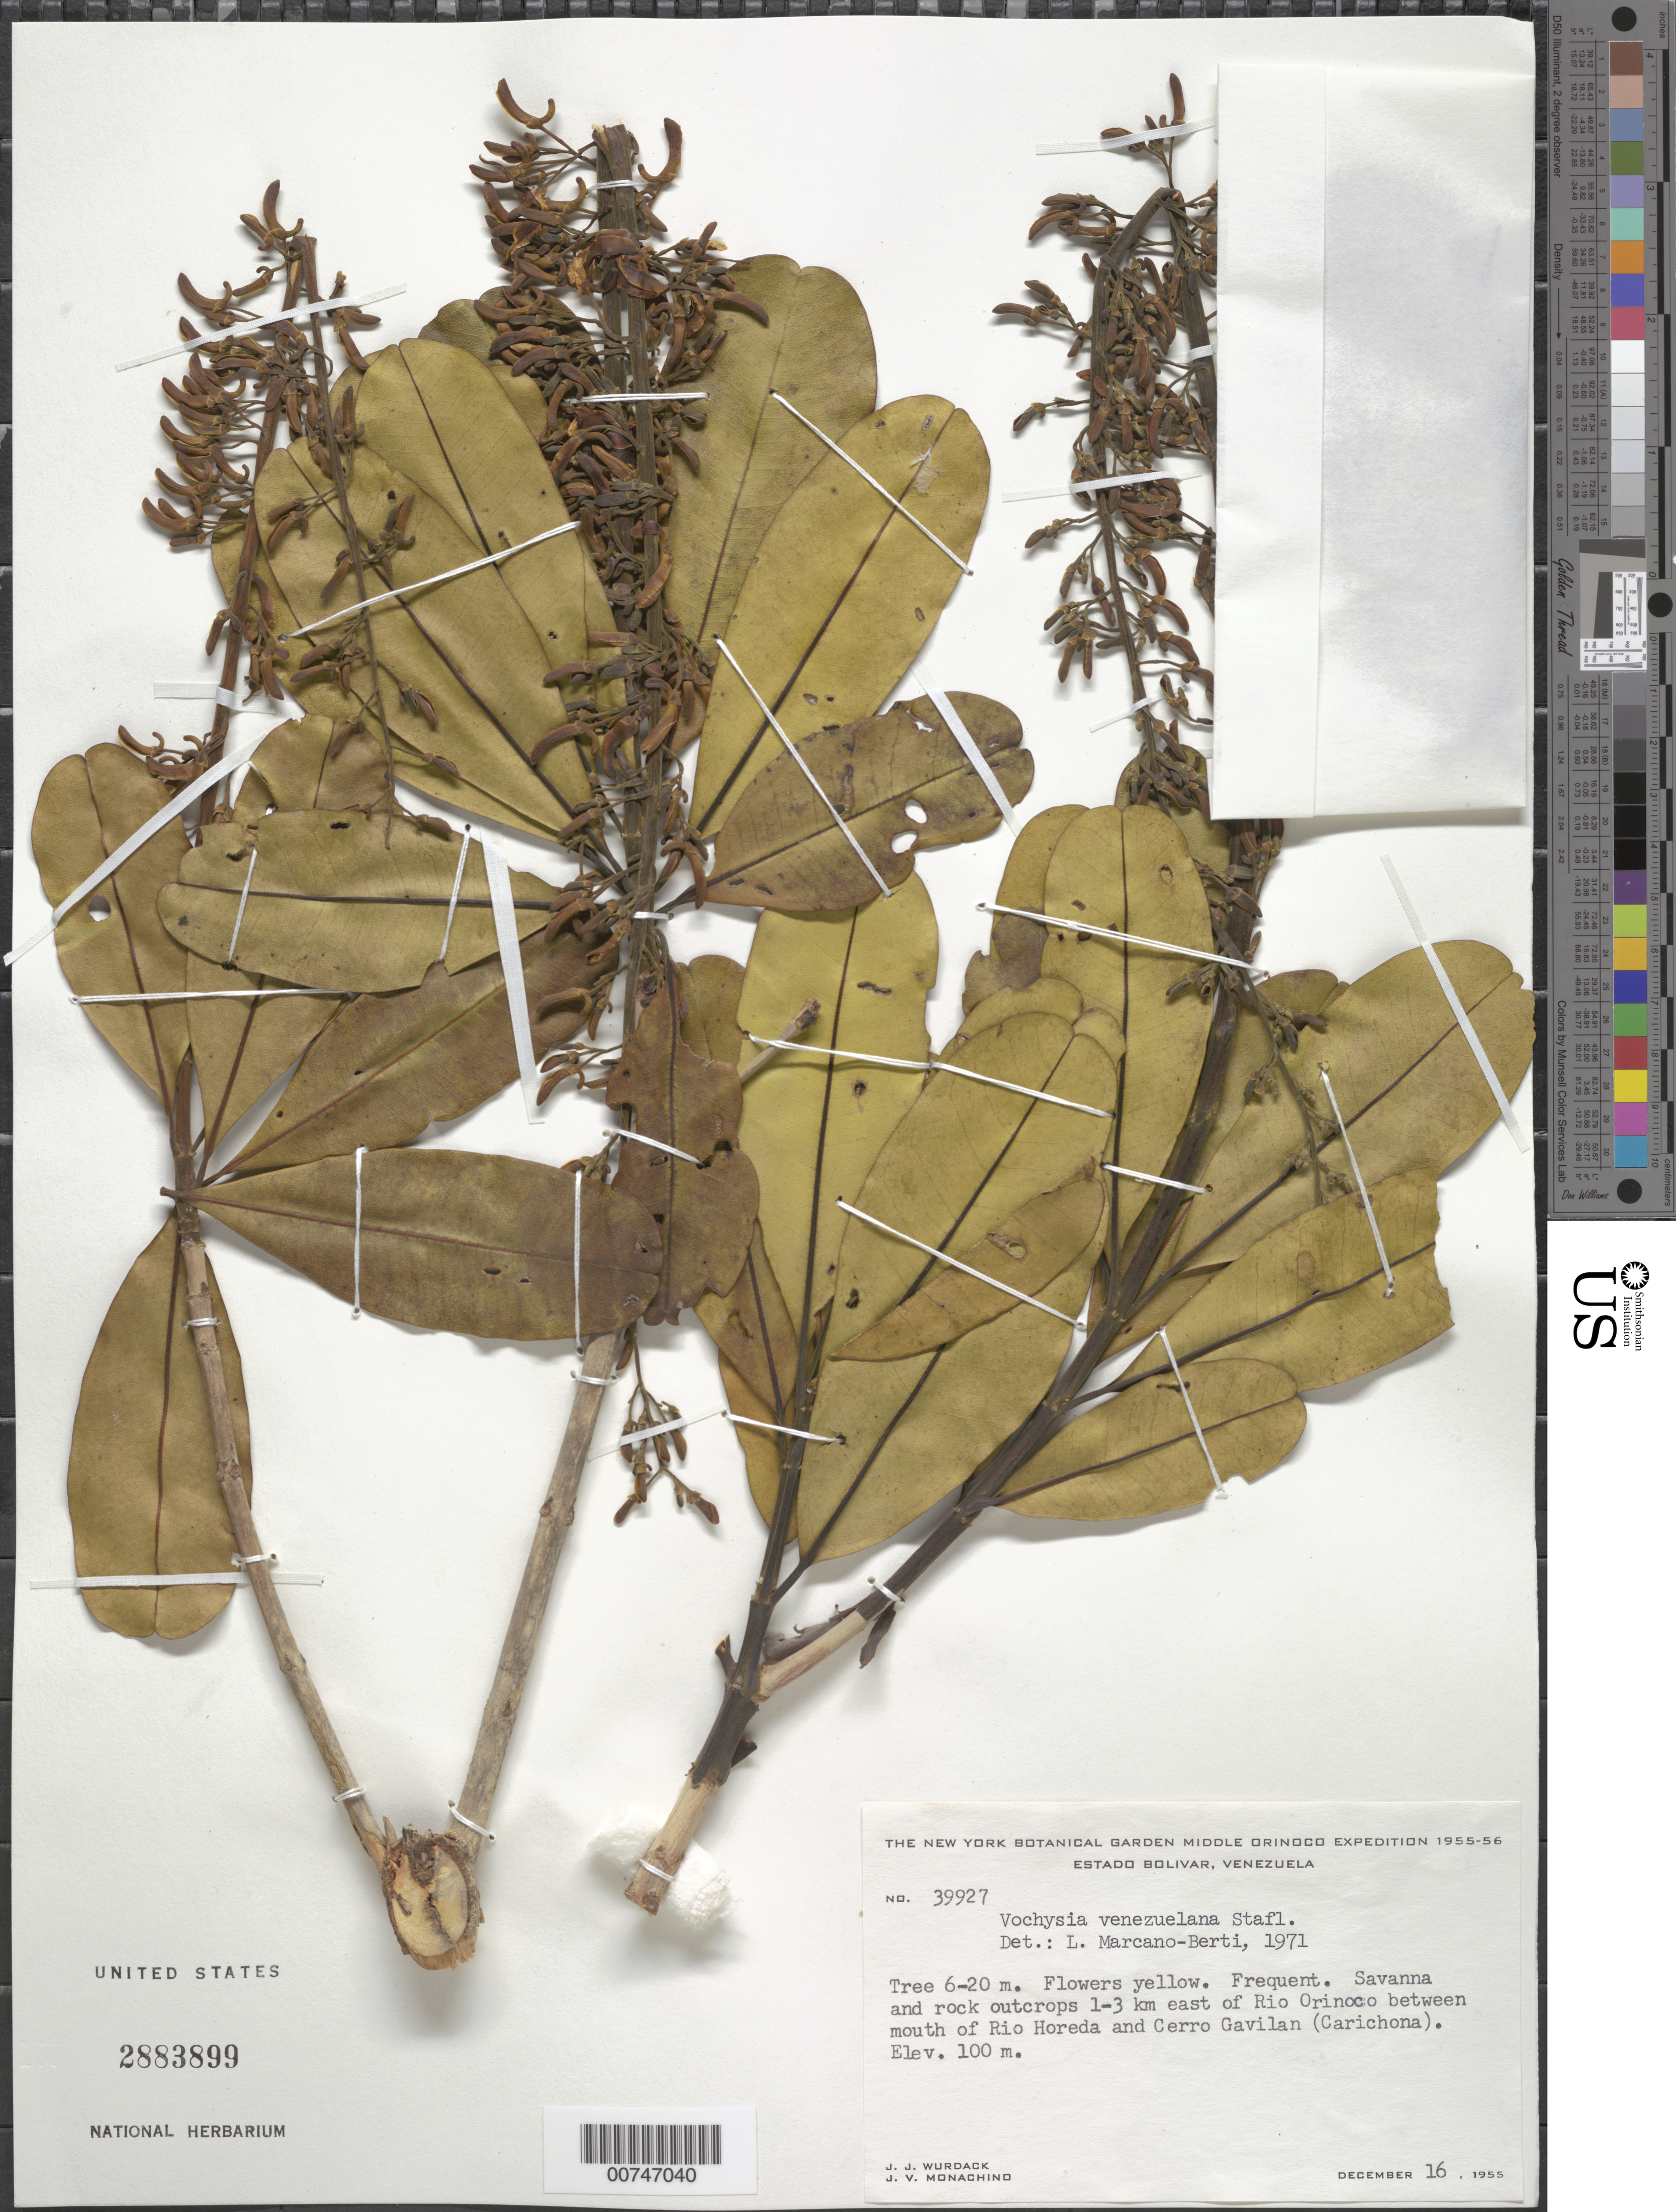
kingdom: Plantae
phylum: Tracheophyta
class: Magnoliopsida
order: Myrtales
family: Vochysiaceae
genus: Vochysia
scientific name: Vochysia venezuelana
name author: Stafleu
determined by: Marcano-Berti, L.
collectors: J. J. Wurdack & J. V. Monachino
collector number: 39927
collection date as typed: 16-Dec-55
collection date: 1955-12-16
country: Venezuela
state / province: Bolívar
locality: Río Orinoco, 1-3 km E of, between mouth of Río Horeda & Cerro Gavilan (Cerro Carichana)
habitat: Savanna and rock outcrops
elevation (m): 100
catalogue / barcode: US 2883899